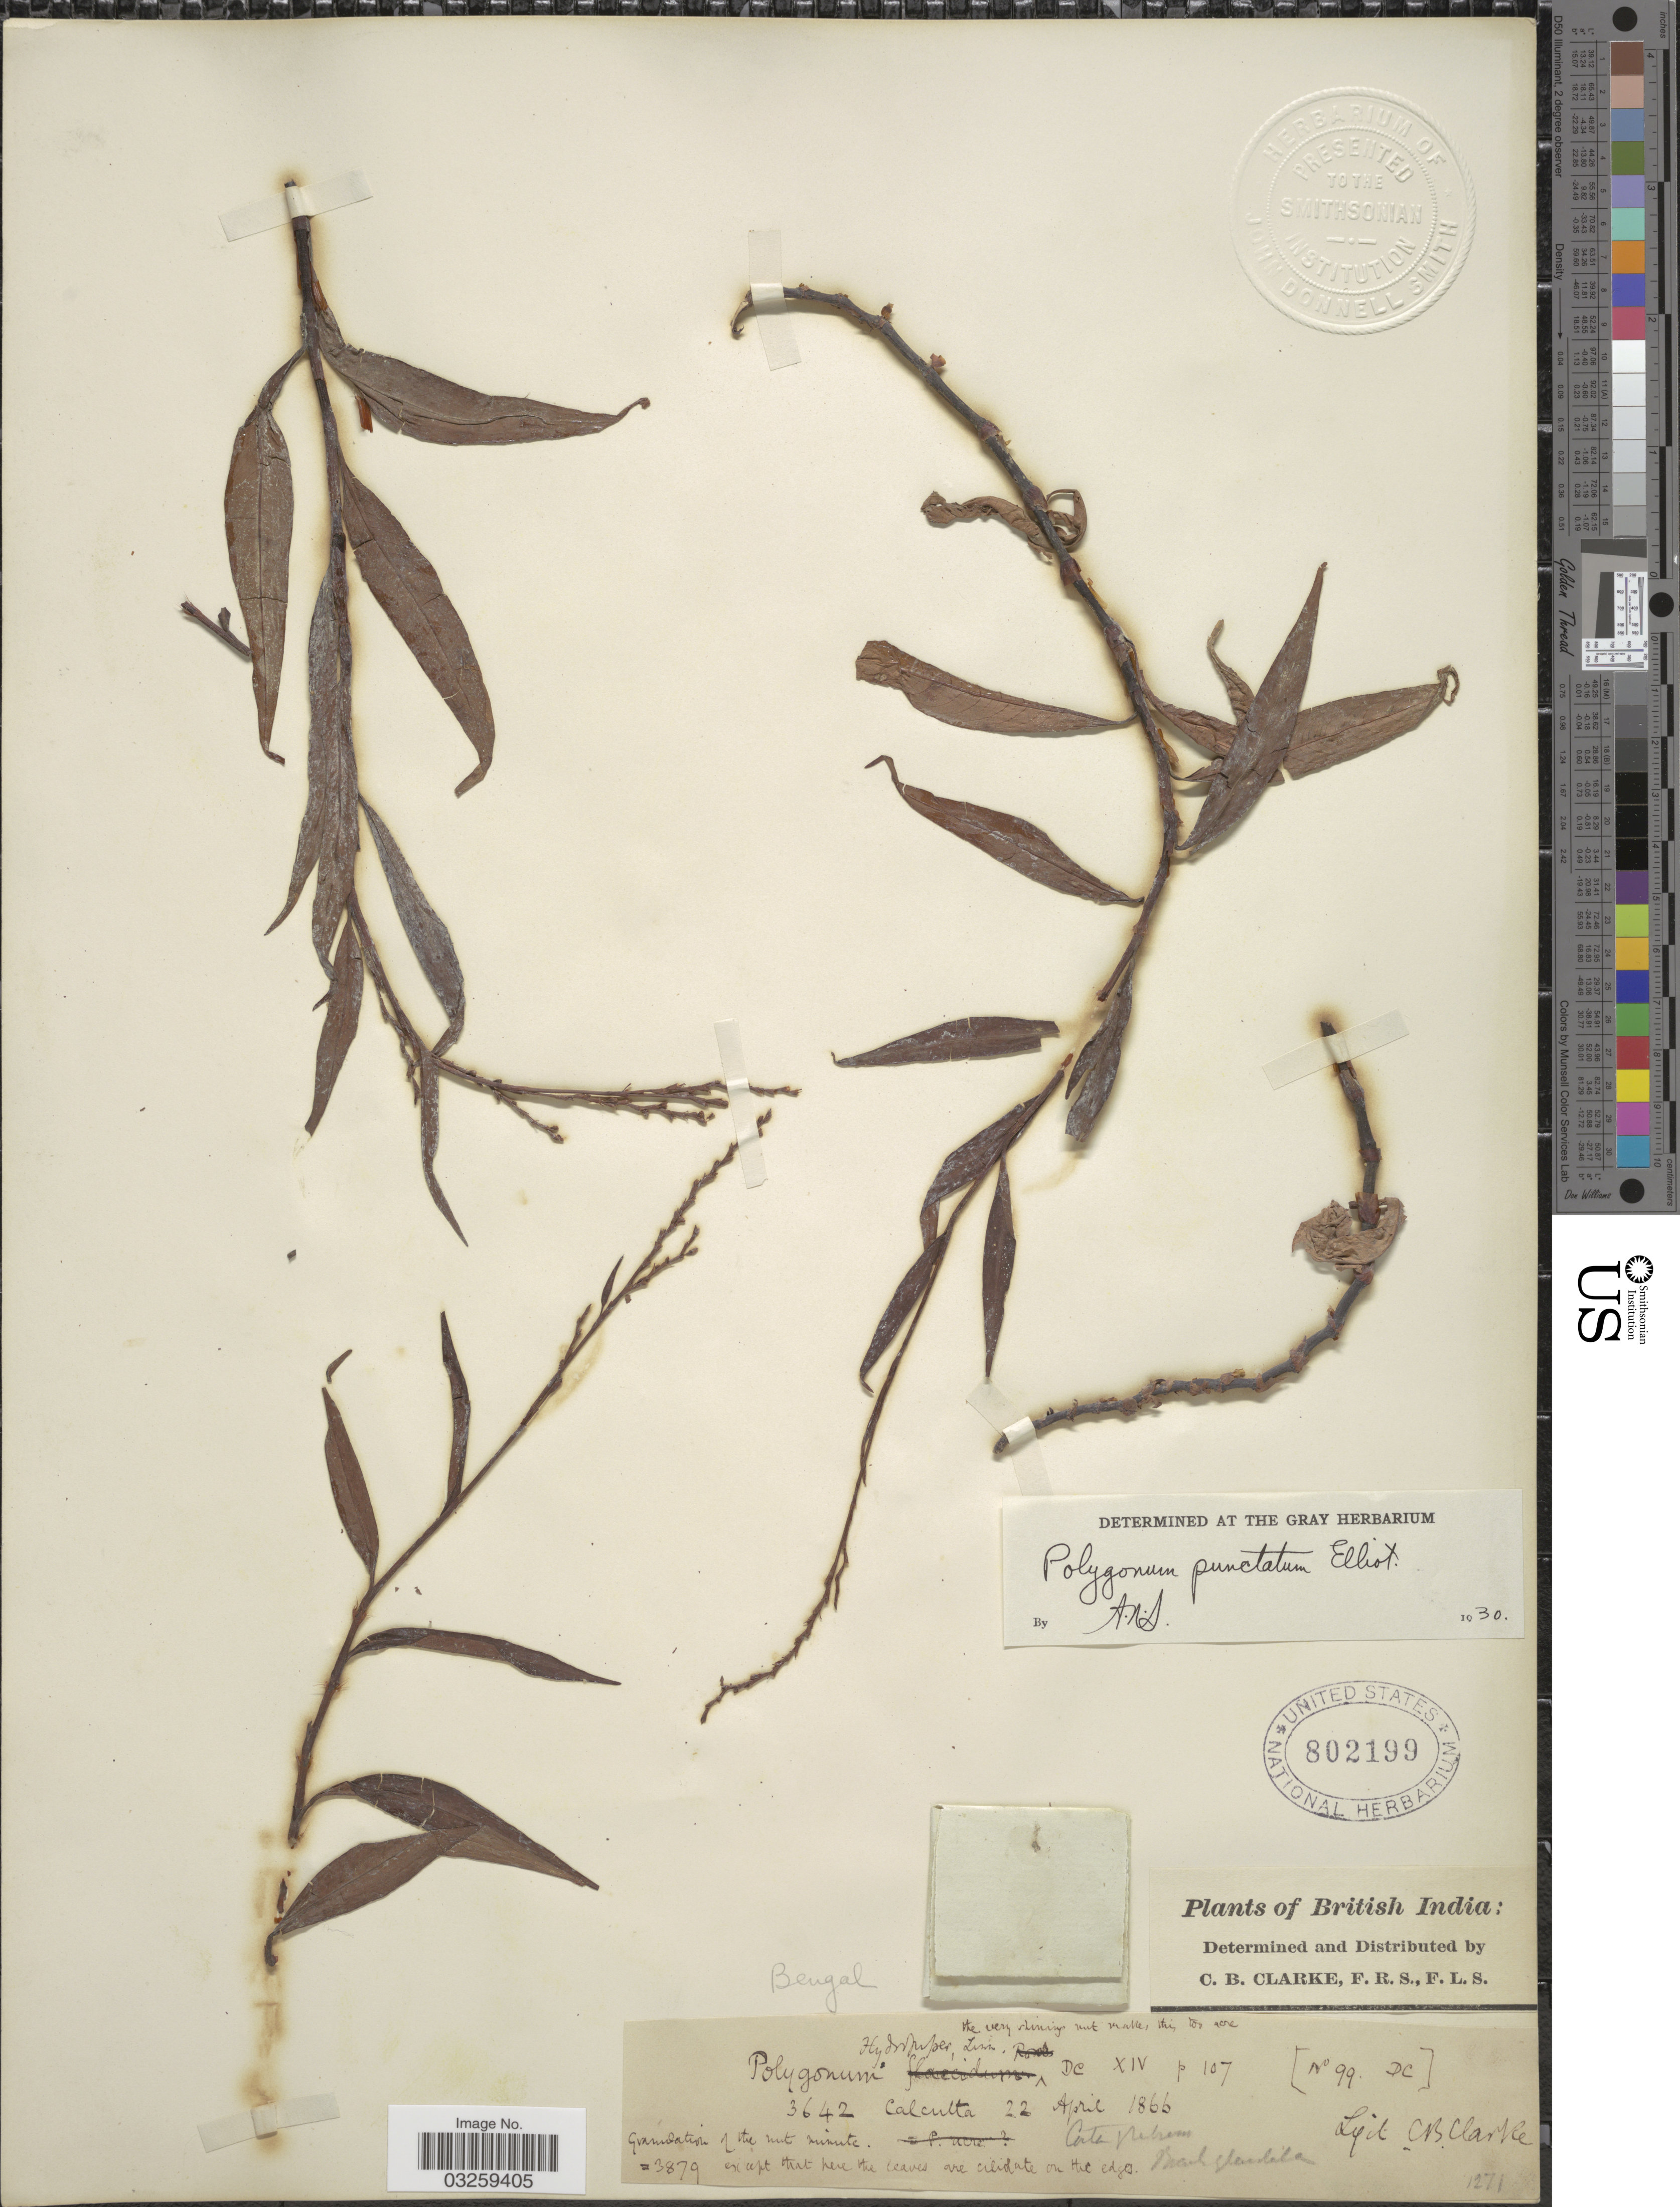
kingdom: Plantae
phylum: Tracheophyta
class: Magnoliopsida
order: Caryophyllales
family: Polygonaceae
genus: Polygonum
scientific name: Polygonum punctatum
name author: Elliott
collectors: C. B. Clarke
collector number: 3642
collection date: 1866-04-22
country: India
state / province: West Bengal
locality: British India. Bengal. Calcutta.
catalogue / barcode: US 802199